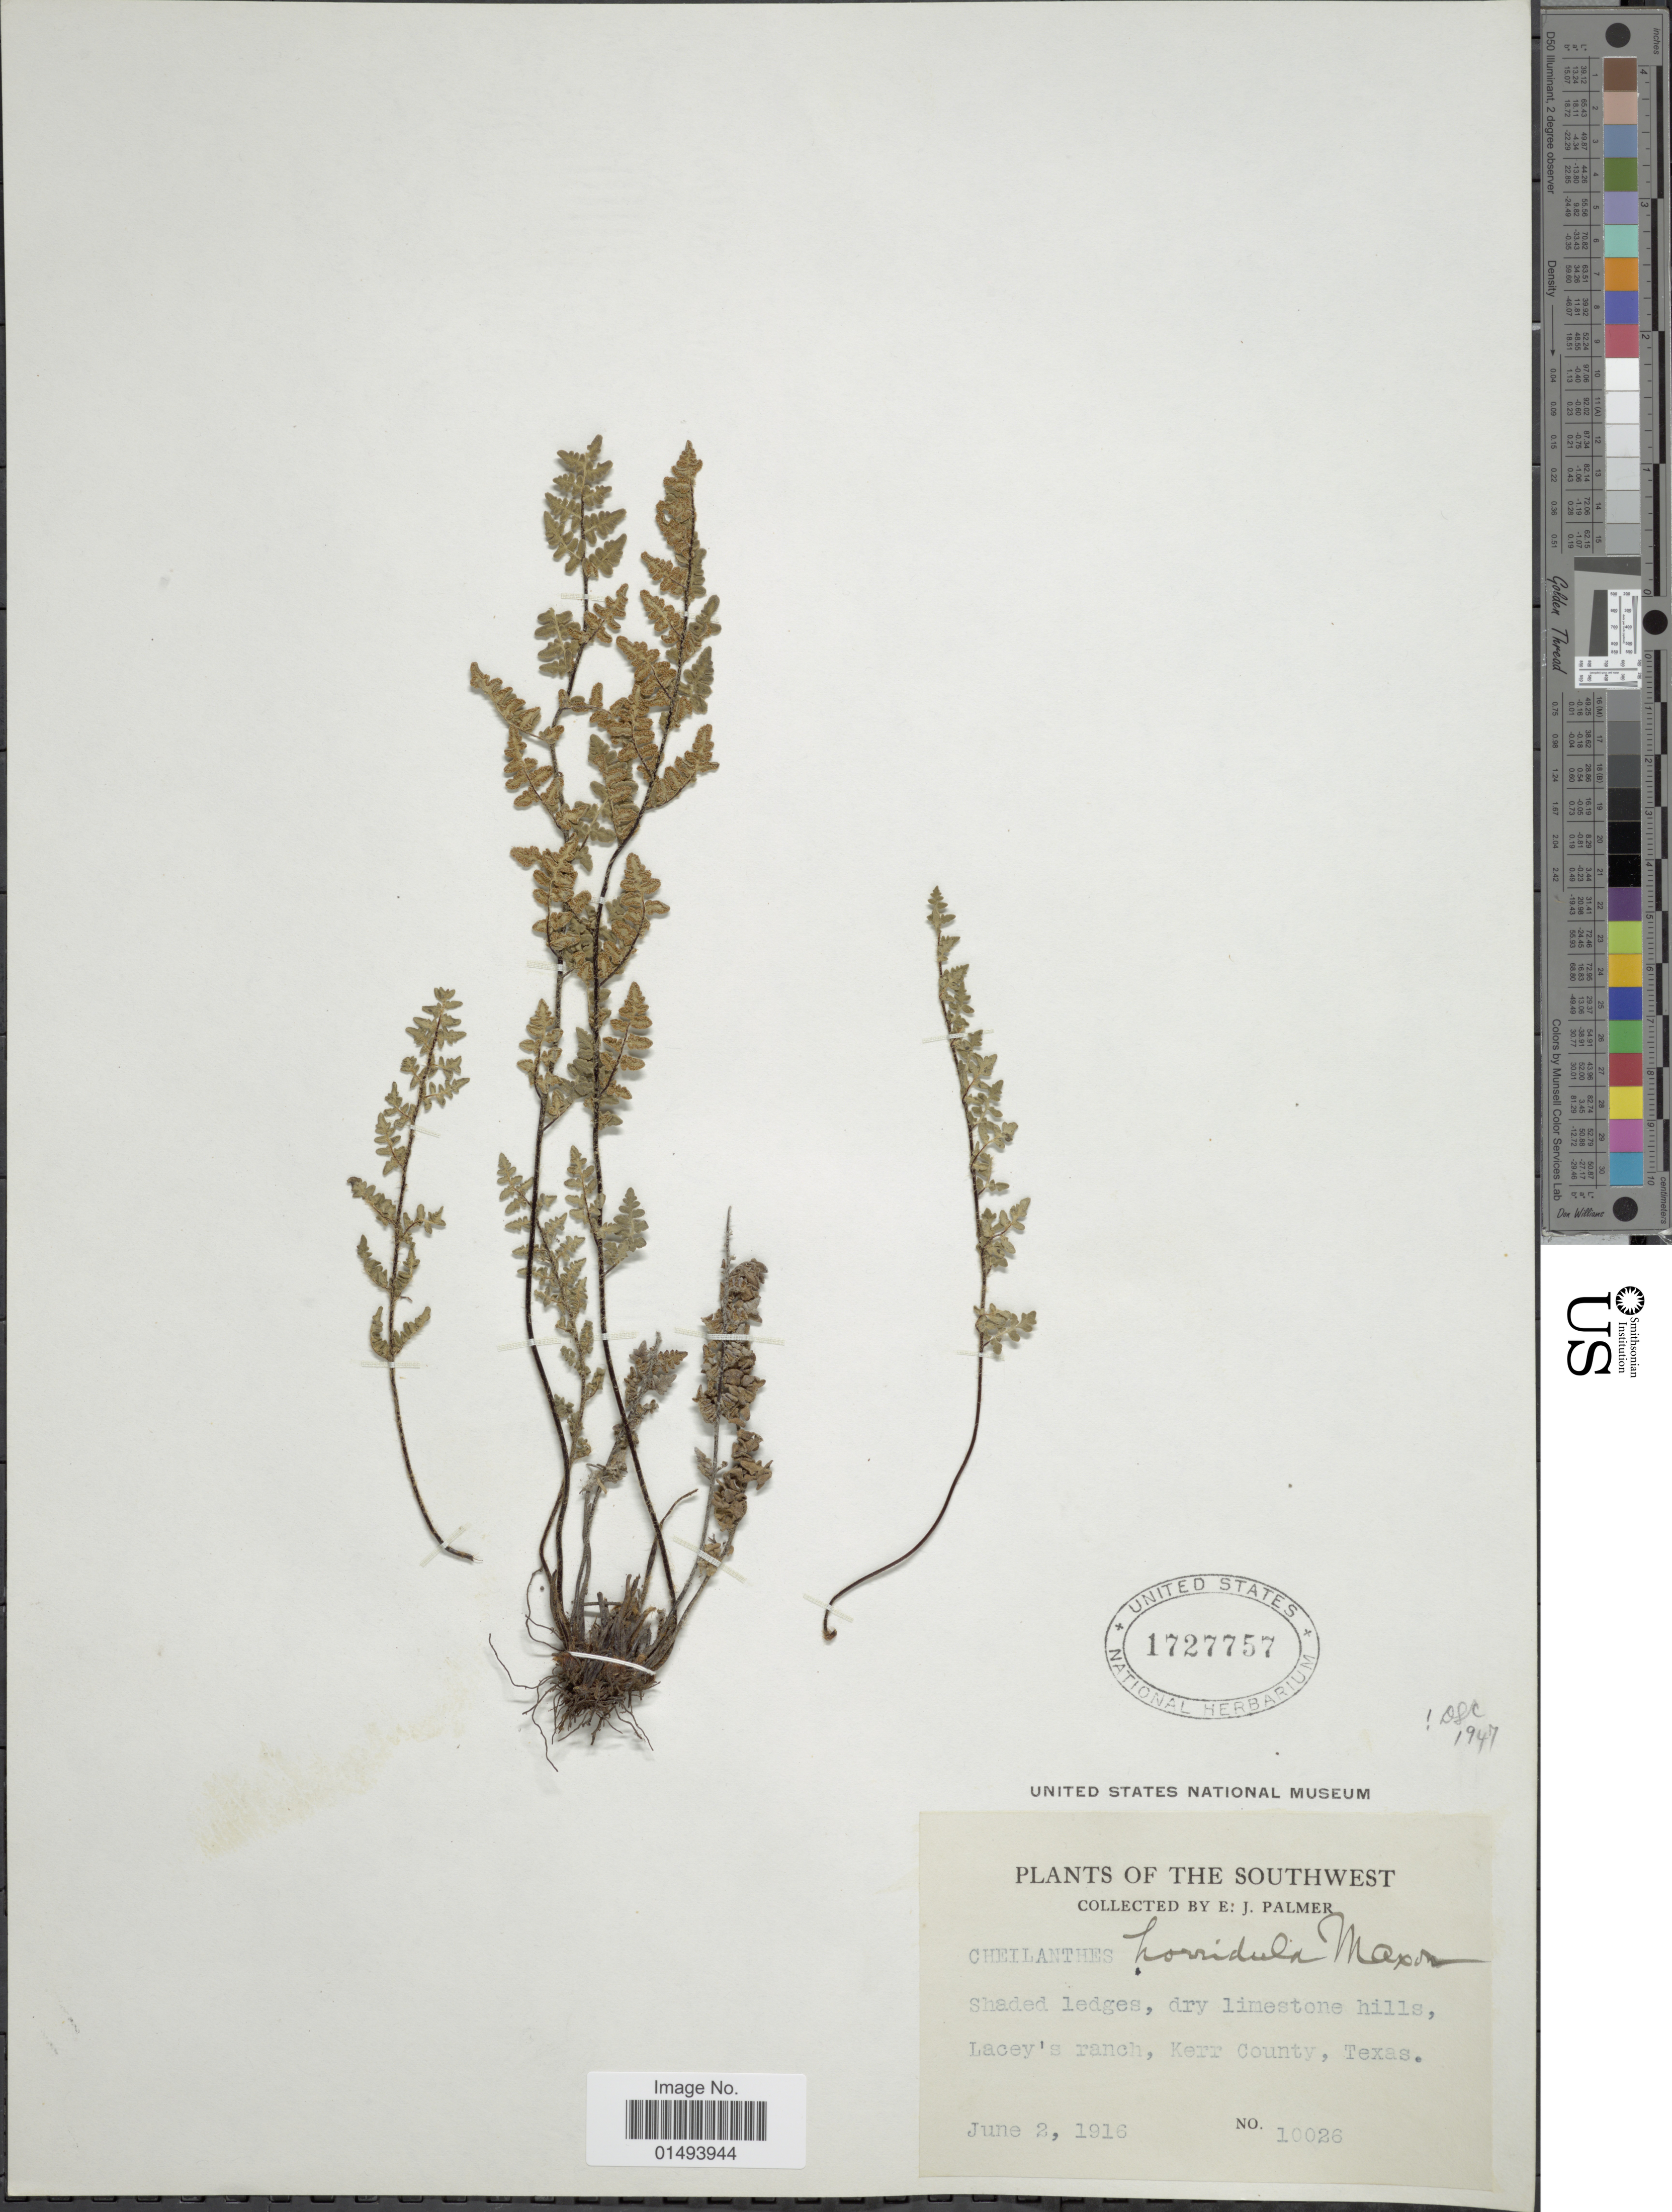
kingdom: Plantae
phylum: Tracheophyta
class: Polypodiopsida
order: Polypodiales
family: Pteridaceae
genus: Myriopteris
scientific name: Myriopteris scabra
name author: (C. Chr.) Grusz & Windham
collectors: E. J. Palmer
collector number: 10026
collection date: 1916-06-02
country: United States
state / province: Texas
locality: Plants of the Southwest, shaded ledges, dry limestone hills, Lacey's ranch, Kerr County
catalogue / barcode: US 1727757